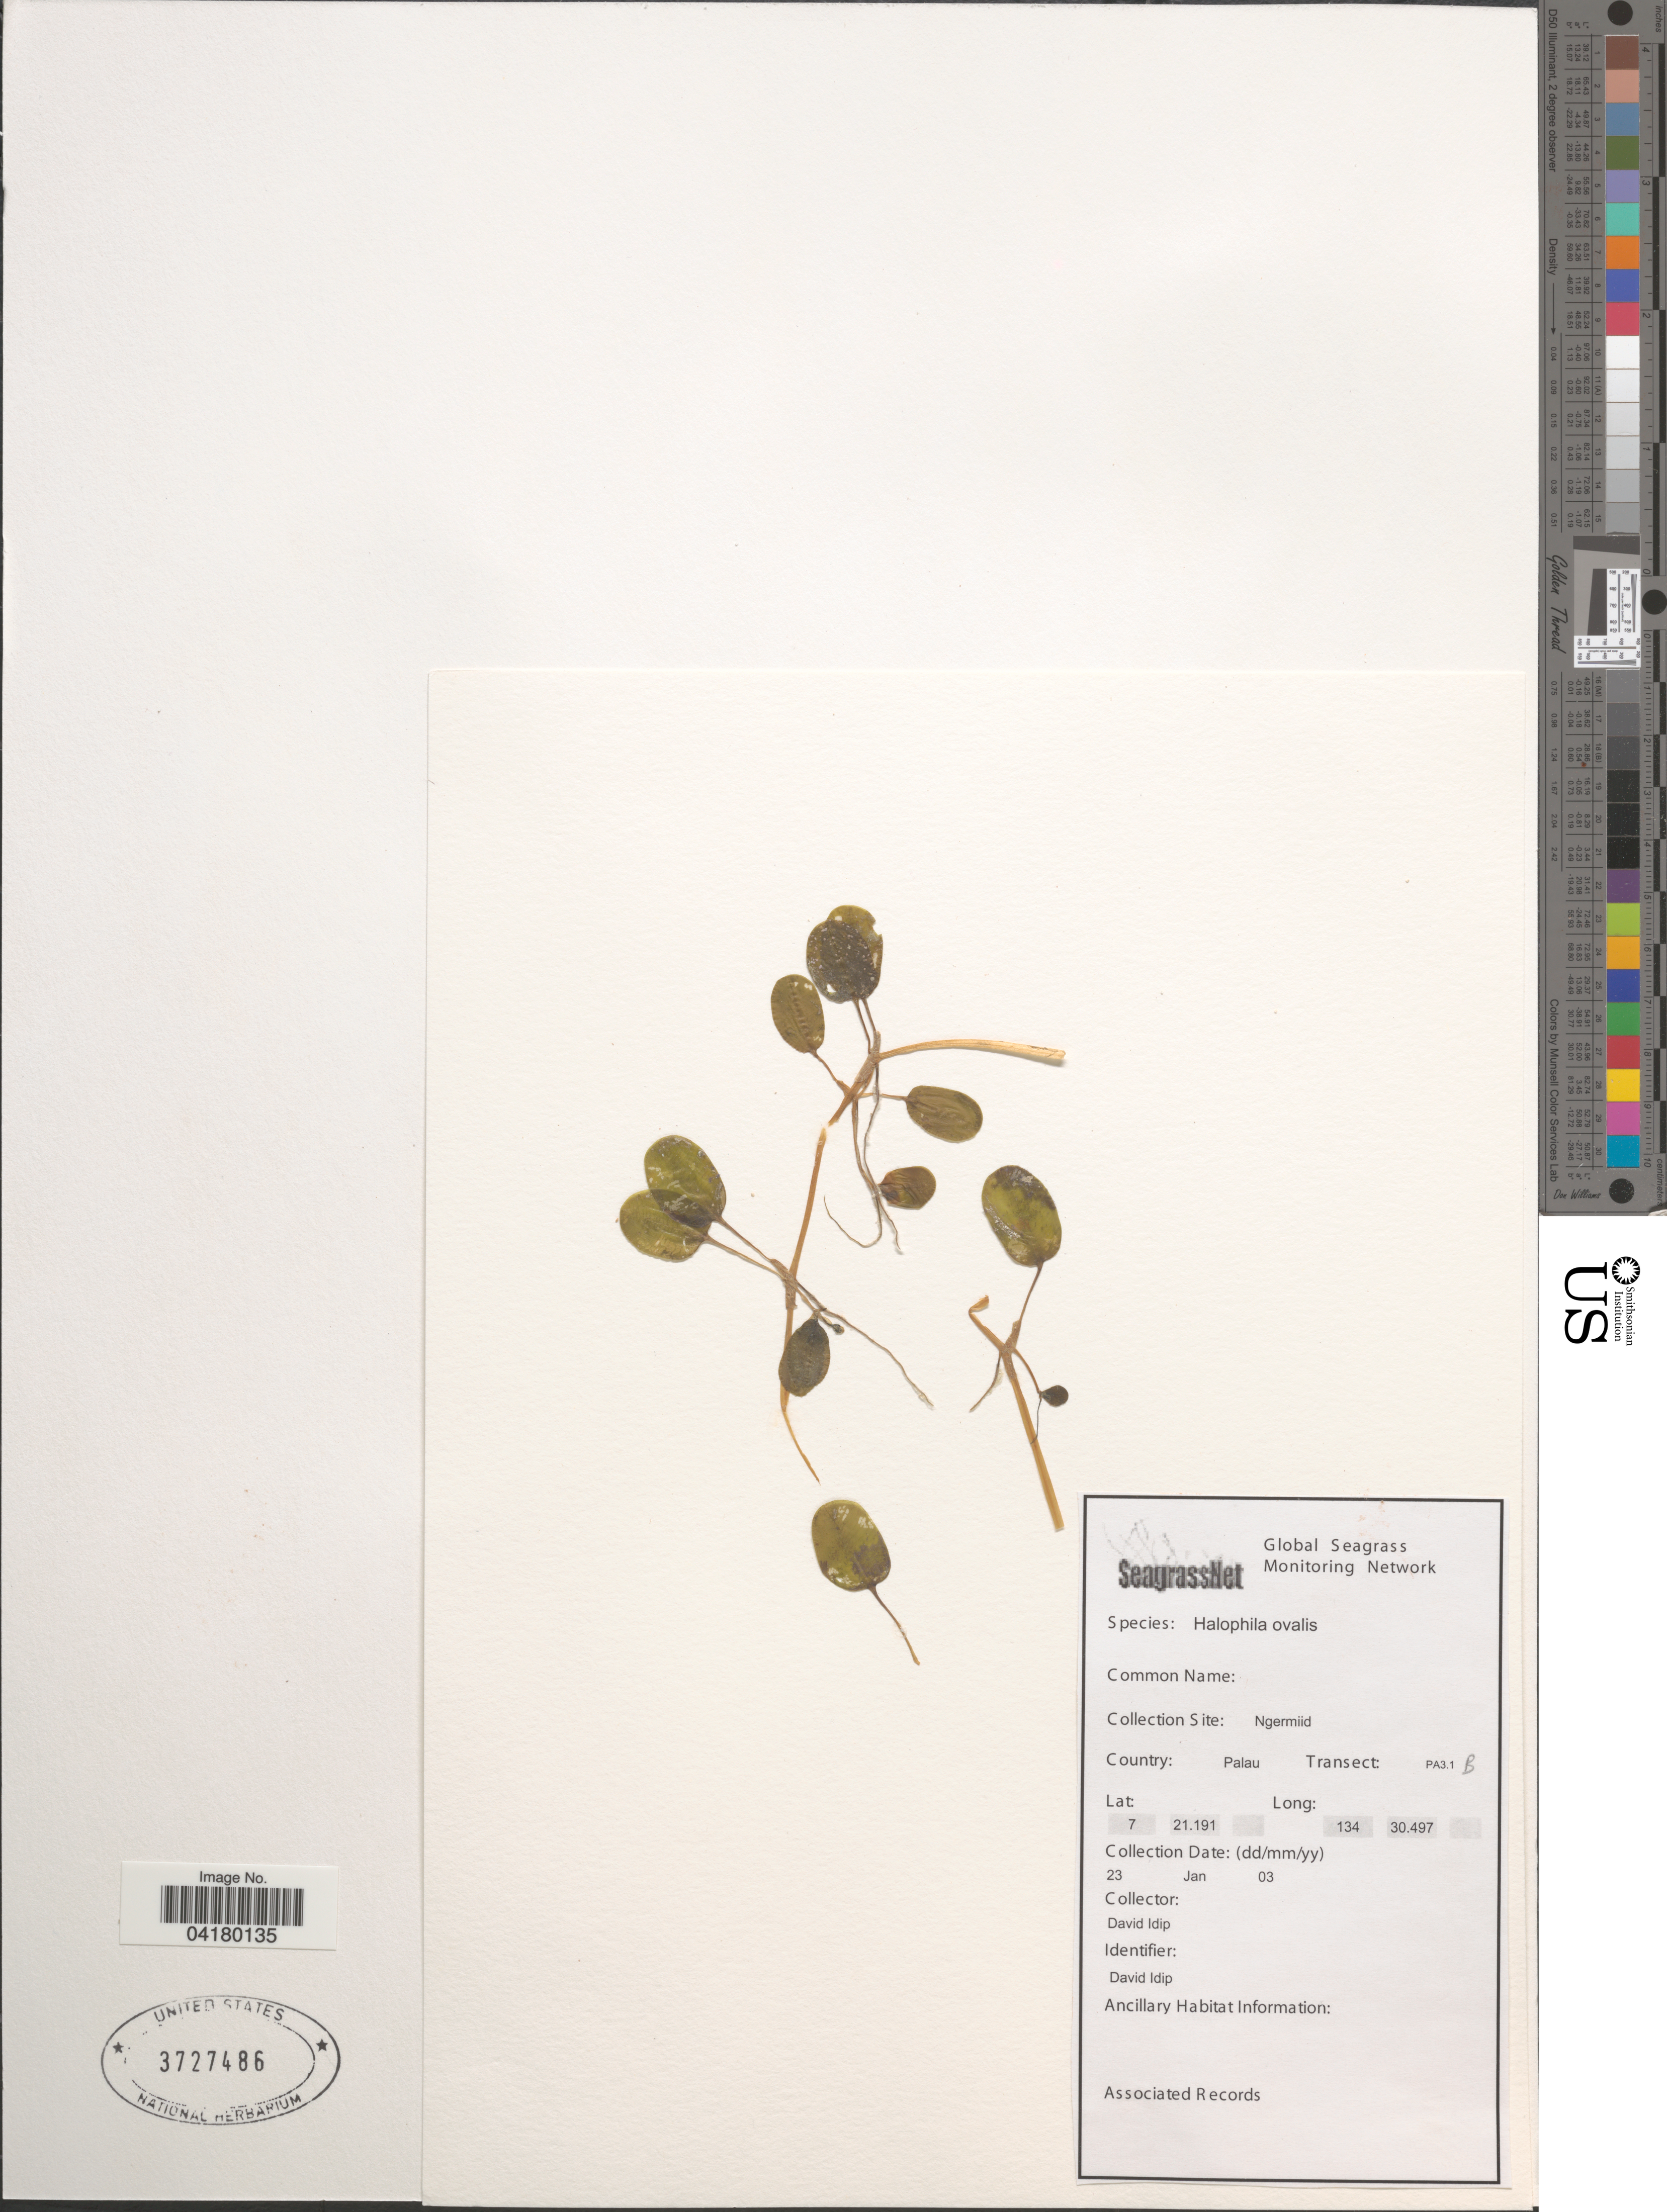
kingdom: Plantae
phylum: Tracheophyta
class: Liliopsida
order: Alismatales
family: Hydrocharitaceae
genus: Halophila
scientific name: Halophila ovalis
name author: (R. Br.) Hook. f.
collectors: D. Idip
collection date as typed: Transcribed d/m/y: 23/1/3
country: Palau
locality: Collection Site: Ngermiid. Country: Palau. Transect: PA3.1B.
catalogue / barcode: US 3727486